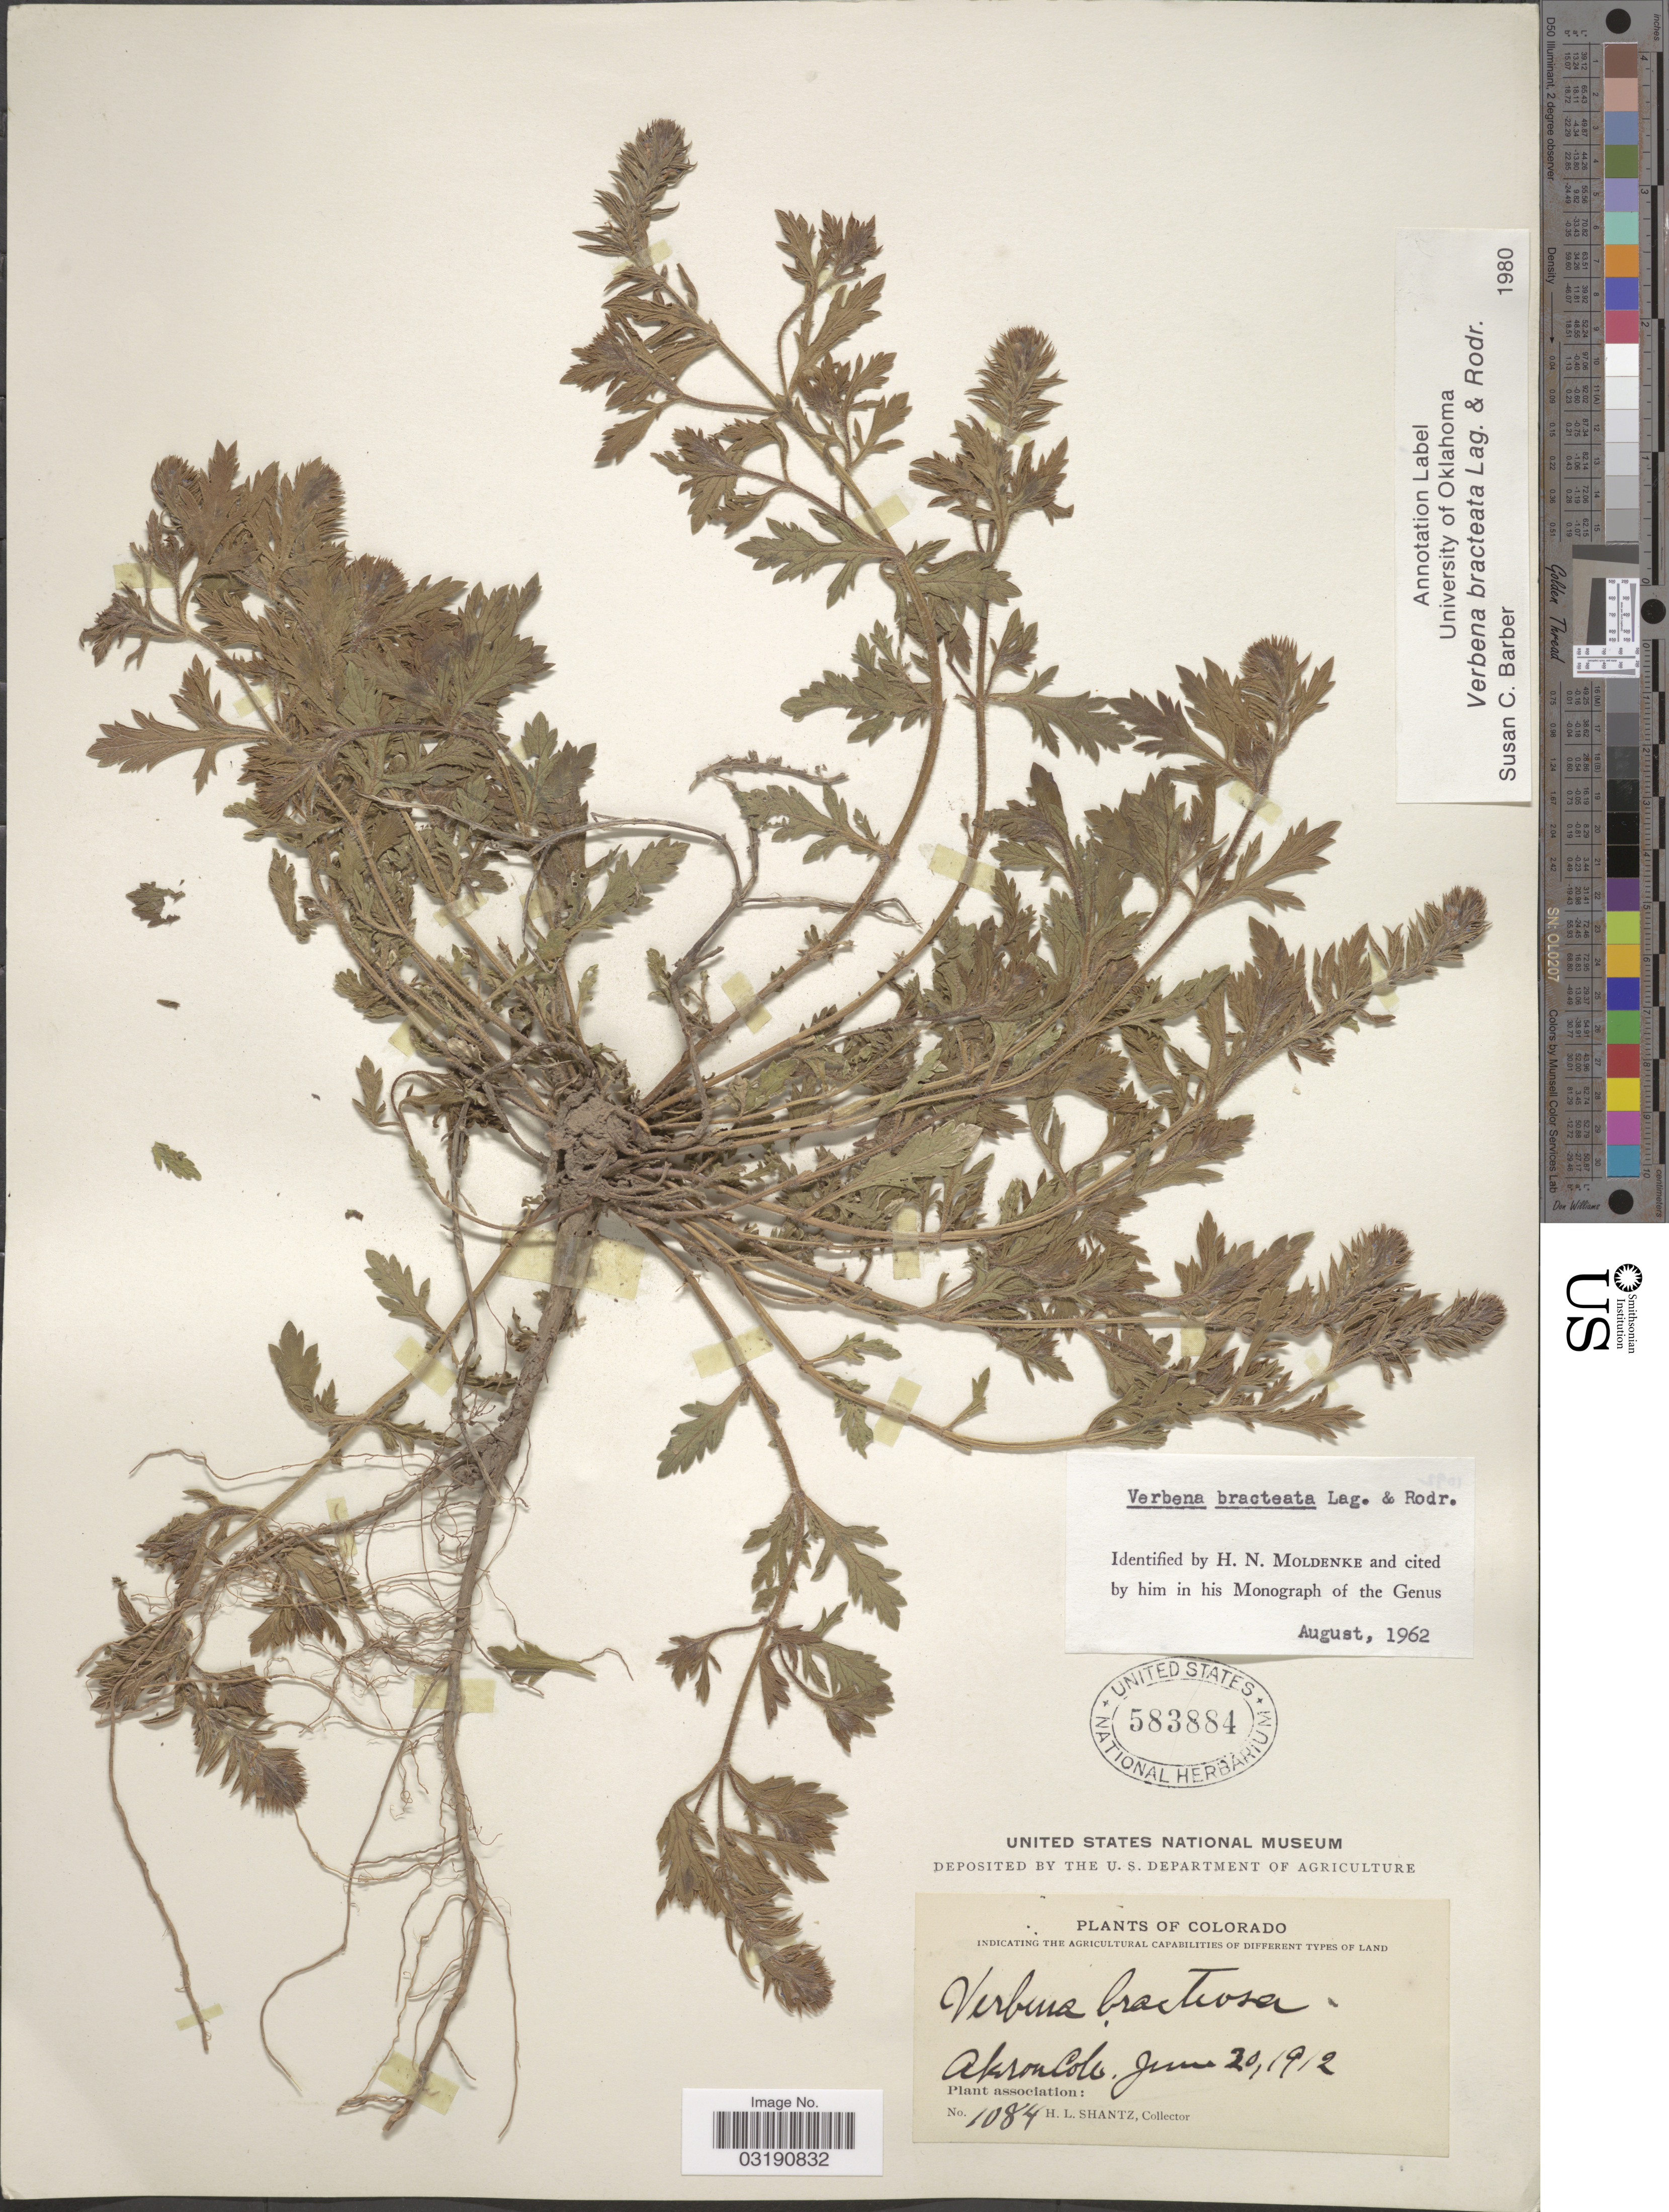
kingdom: Plantae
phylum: Tracheophyta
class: Magnoliopsida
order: Lamiales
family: Verbenaceae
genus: Verbena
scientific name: Verbena bracteata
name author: Cav. ex Lag. & Rodr.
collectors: H. Shantz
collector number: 1084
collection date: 1912-06-20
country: United States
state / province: Colorado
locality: Akron.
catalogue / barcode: US 583884